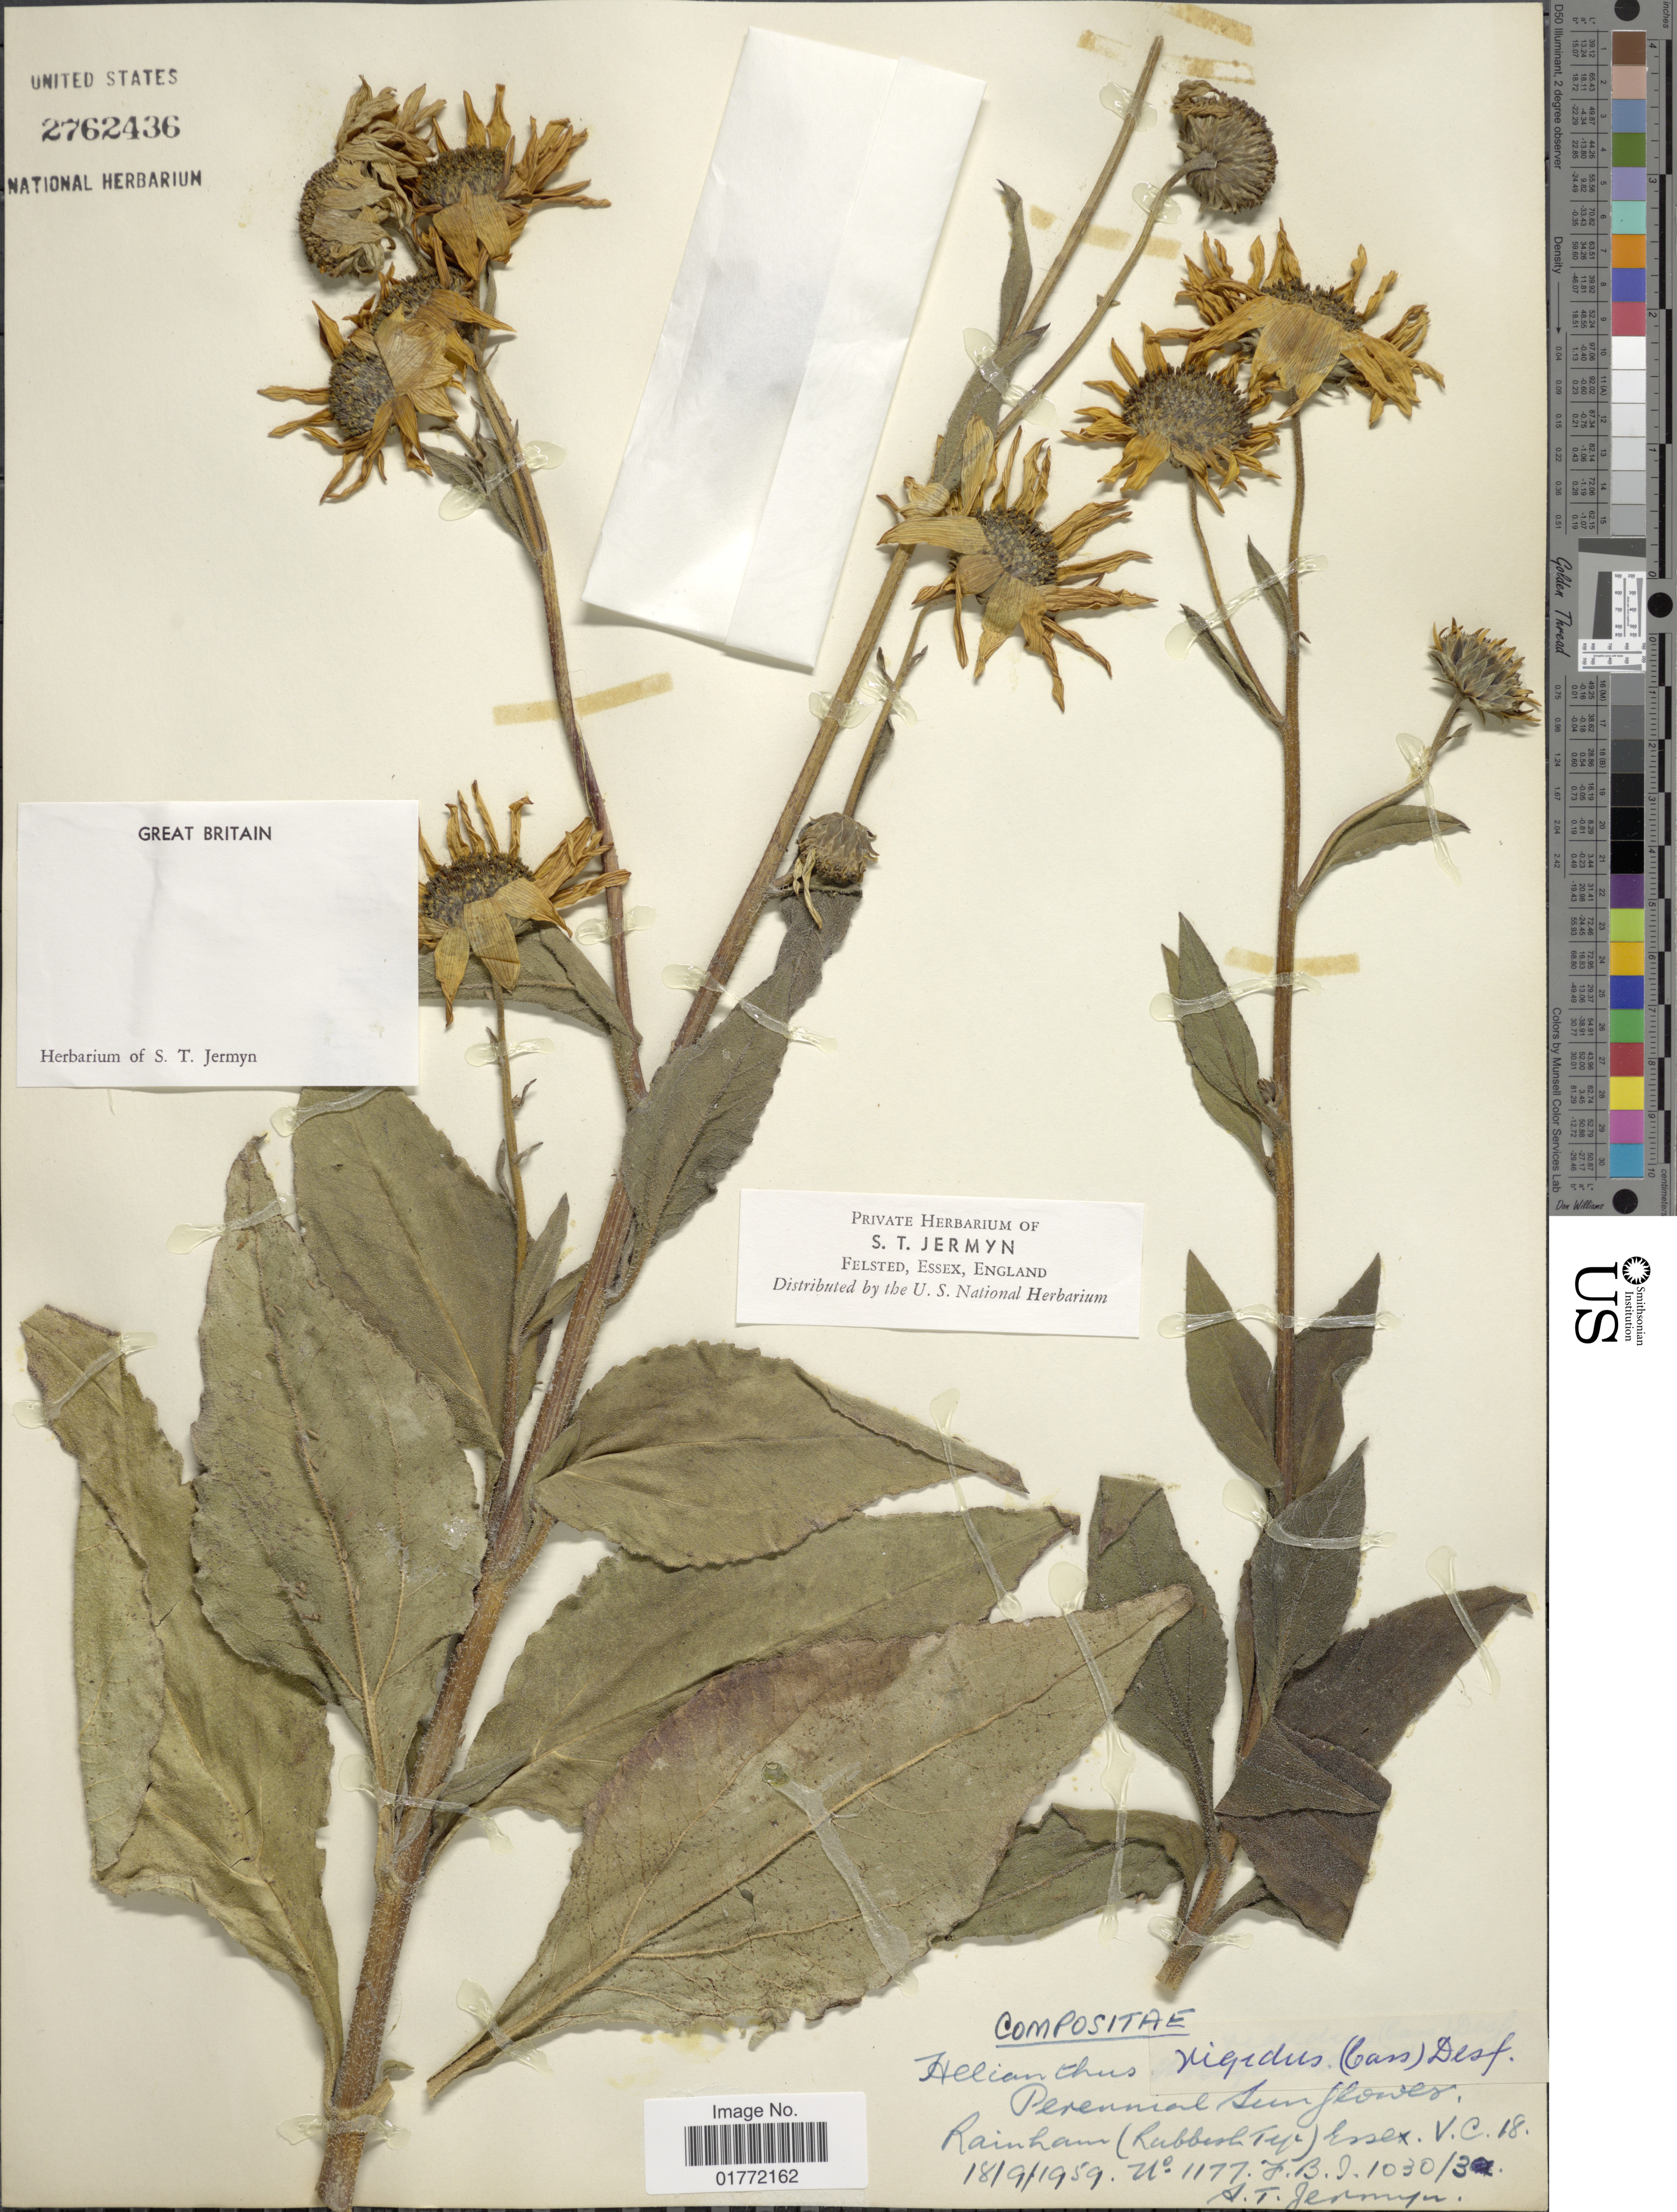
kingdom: Plantae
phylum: Tracheophyta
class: Magnoliopsida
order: Asterales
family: Asteraceae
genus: Helianthus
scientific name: Helianthus rigidus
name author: (Cass.) Desf.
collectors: S. Jermyn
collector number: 1177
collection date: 1959-09-18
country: United Kingdom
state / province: England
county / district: Essex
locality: Rainham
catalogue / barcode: US 2762436